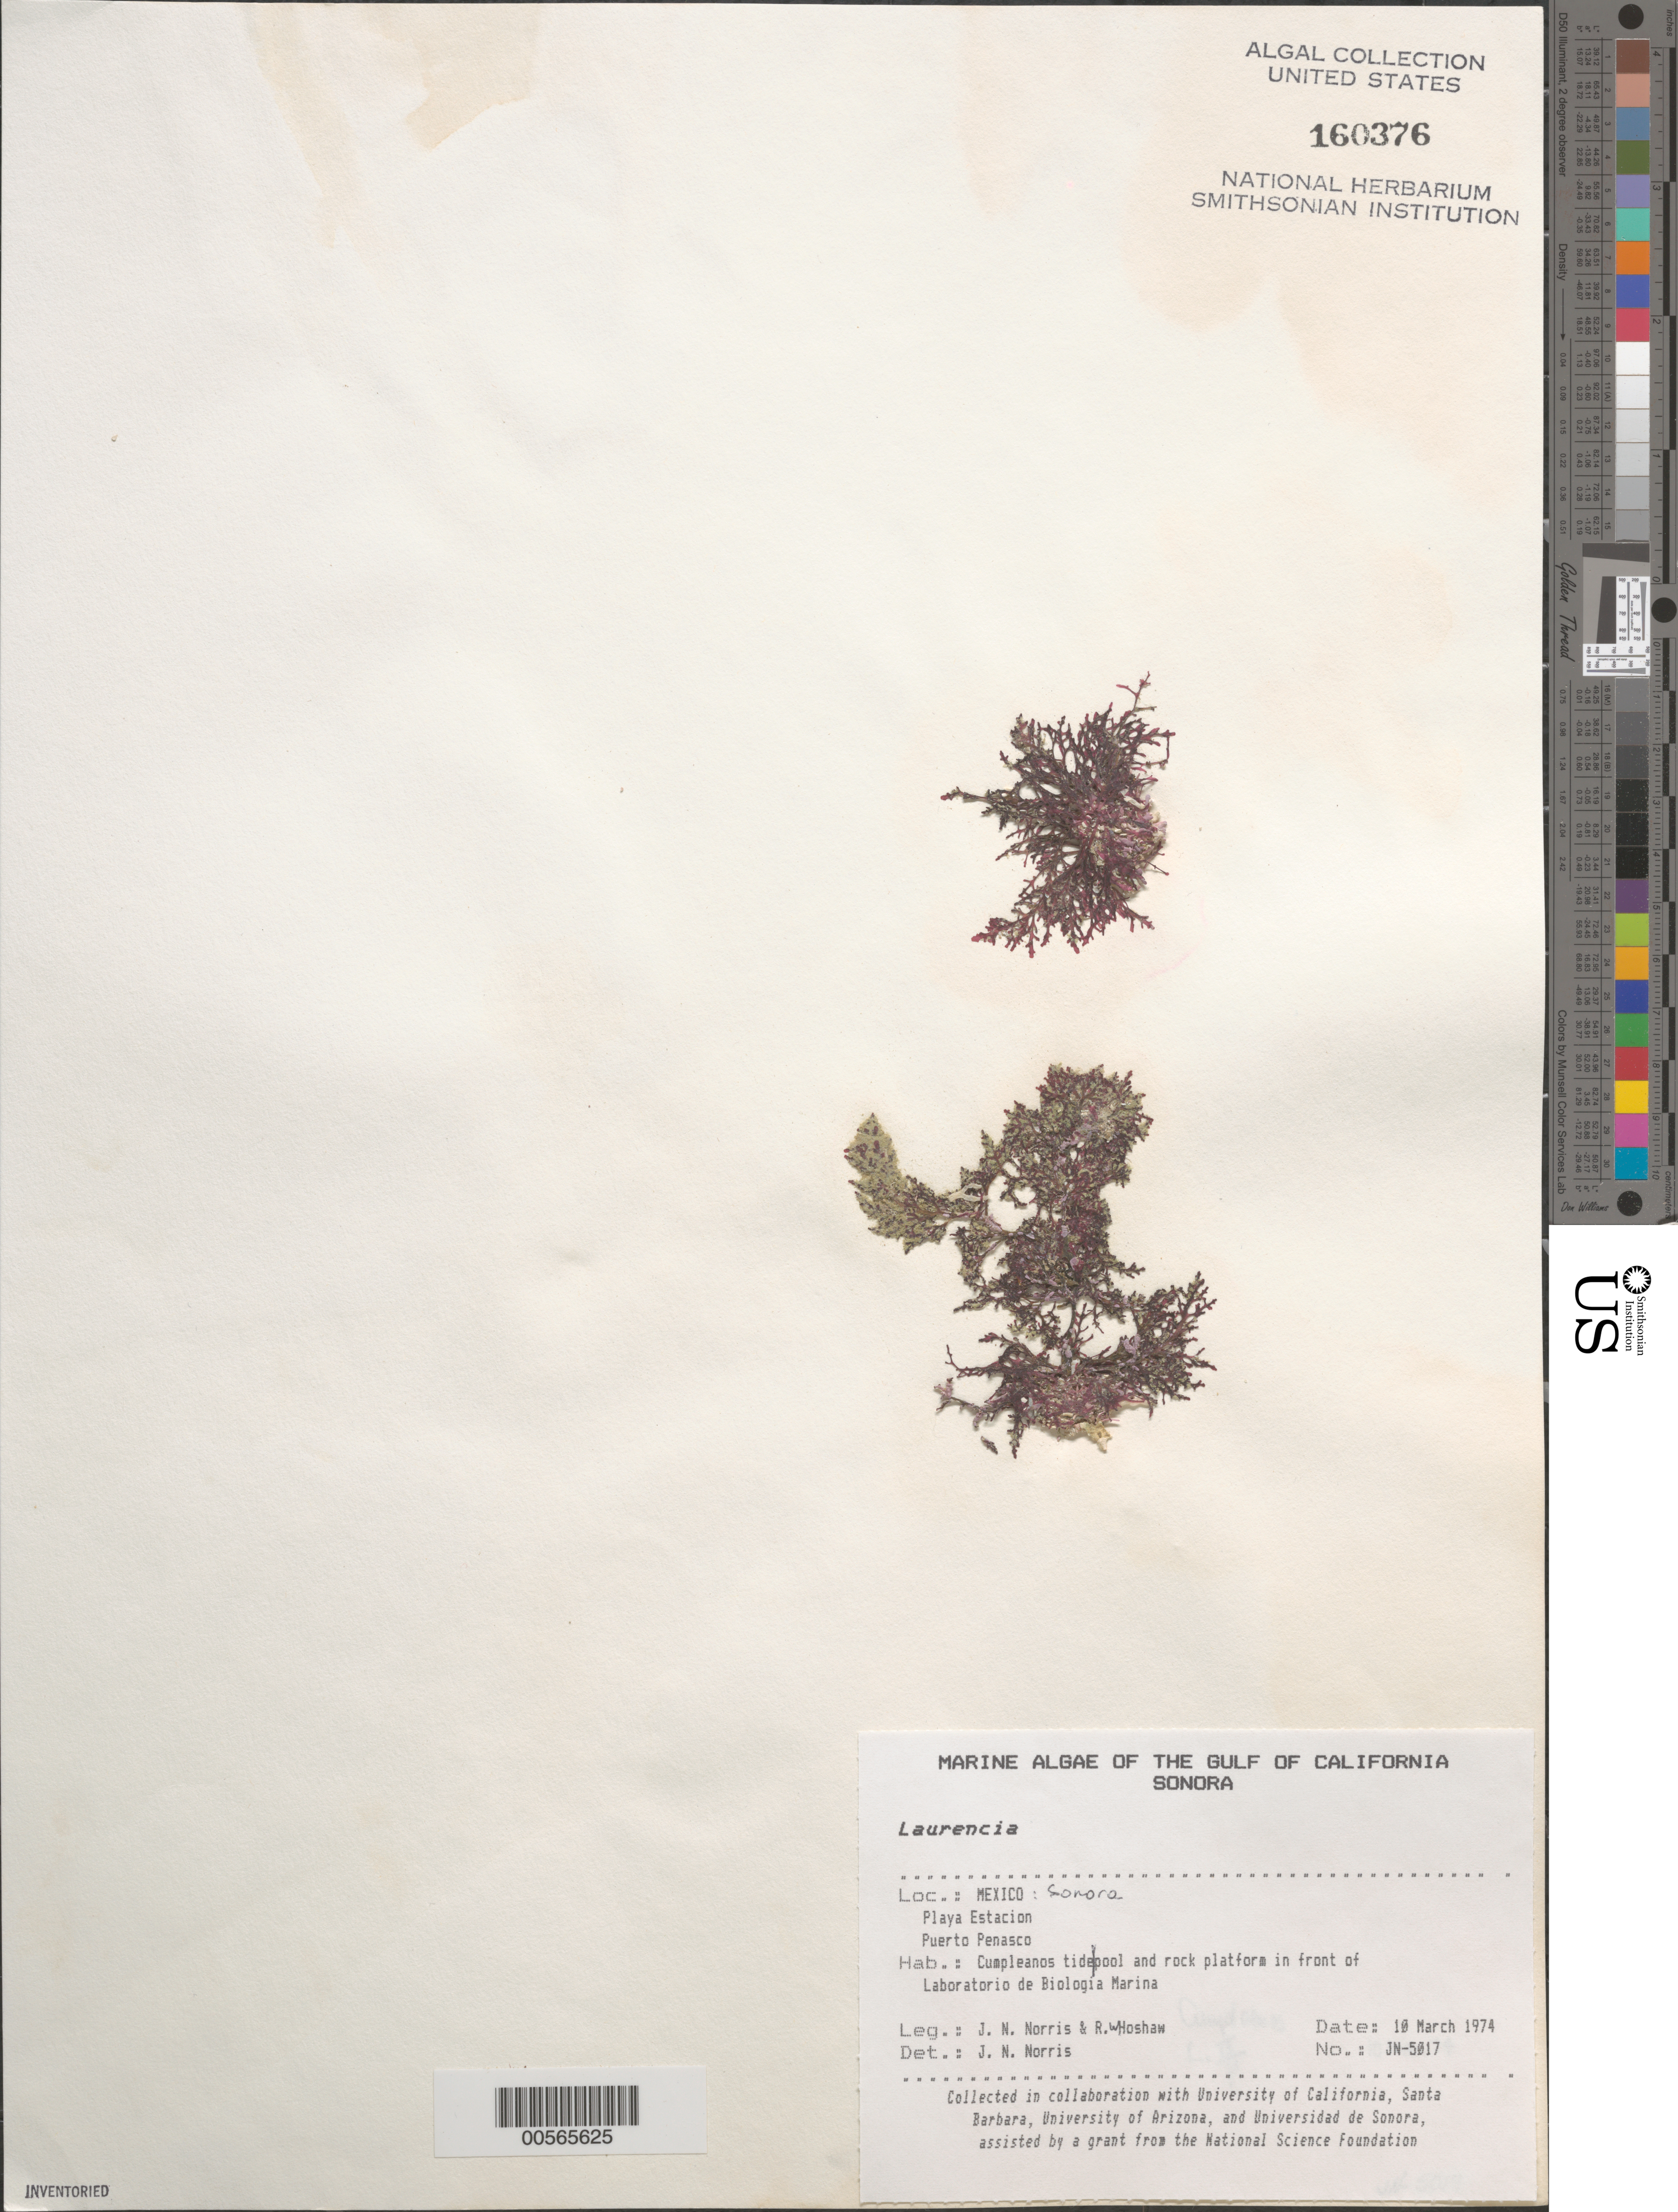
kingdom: Plantae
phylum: Rhodophyta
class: Florideophyceae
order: Ceramiales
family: Rhodomelaceae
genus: Laurencia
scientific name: Laurencia sp.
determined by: Norris, James N.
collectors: J. N. Norris & R. Hoshaw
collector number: JN-5017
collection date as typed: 10 Mar 1974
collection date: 1974-03-10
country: Mexico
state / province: Sonora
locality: Playa Estacion, Puerto Penasco, Cumpleanos Tide Pool and Laboratorio de Biologia Marina shore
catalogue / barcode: US 160376